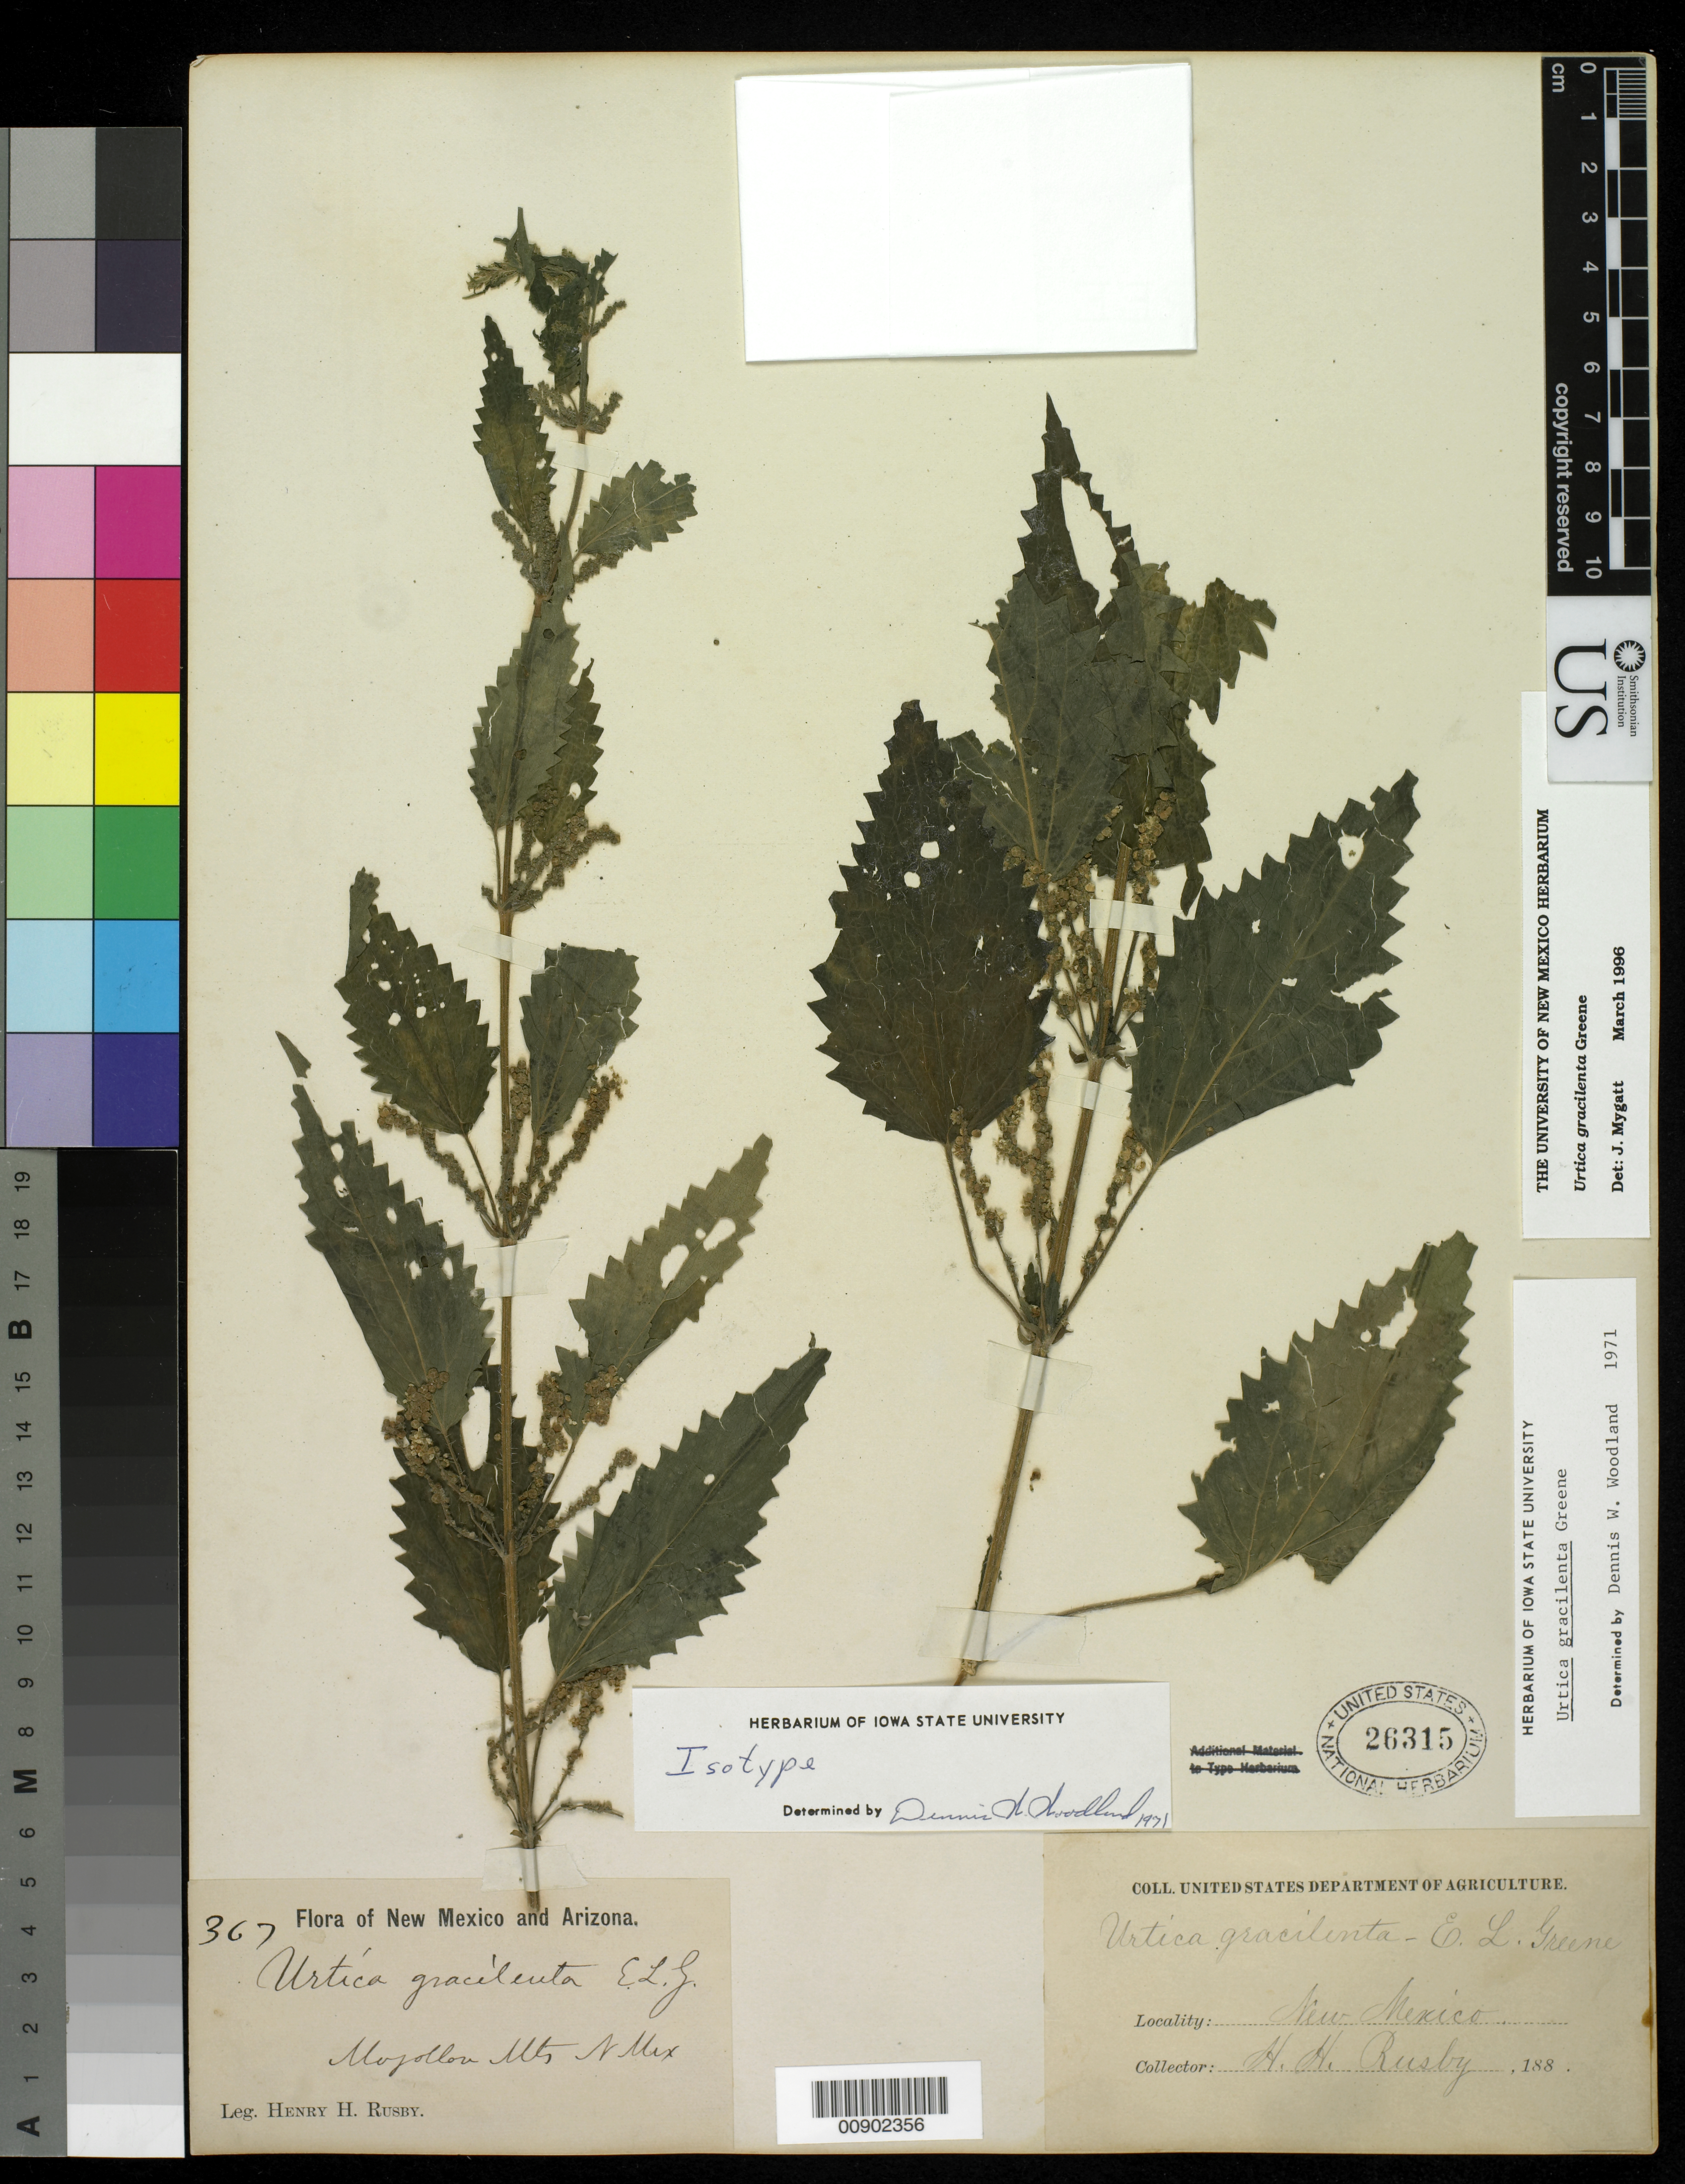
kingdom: Plantae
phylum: Tracheophyta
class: Magnoliopsida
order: Rosales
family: Urticaceae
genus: Urtica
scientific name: Urtica gracilenta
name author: Greene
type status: Isotype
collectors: H. H. Rusby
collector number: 367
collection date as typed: Aug 1881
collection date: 1881-08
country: United States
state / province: New Mexico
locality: From the Mogollon Mtns.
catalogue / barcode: US 26315